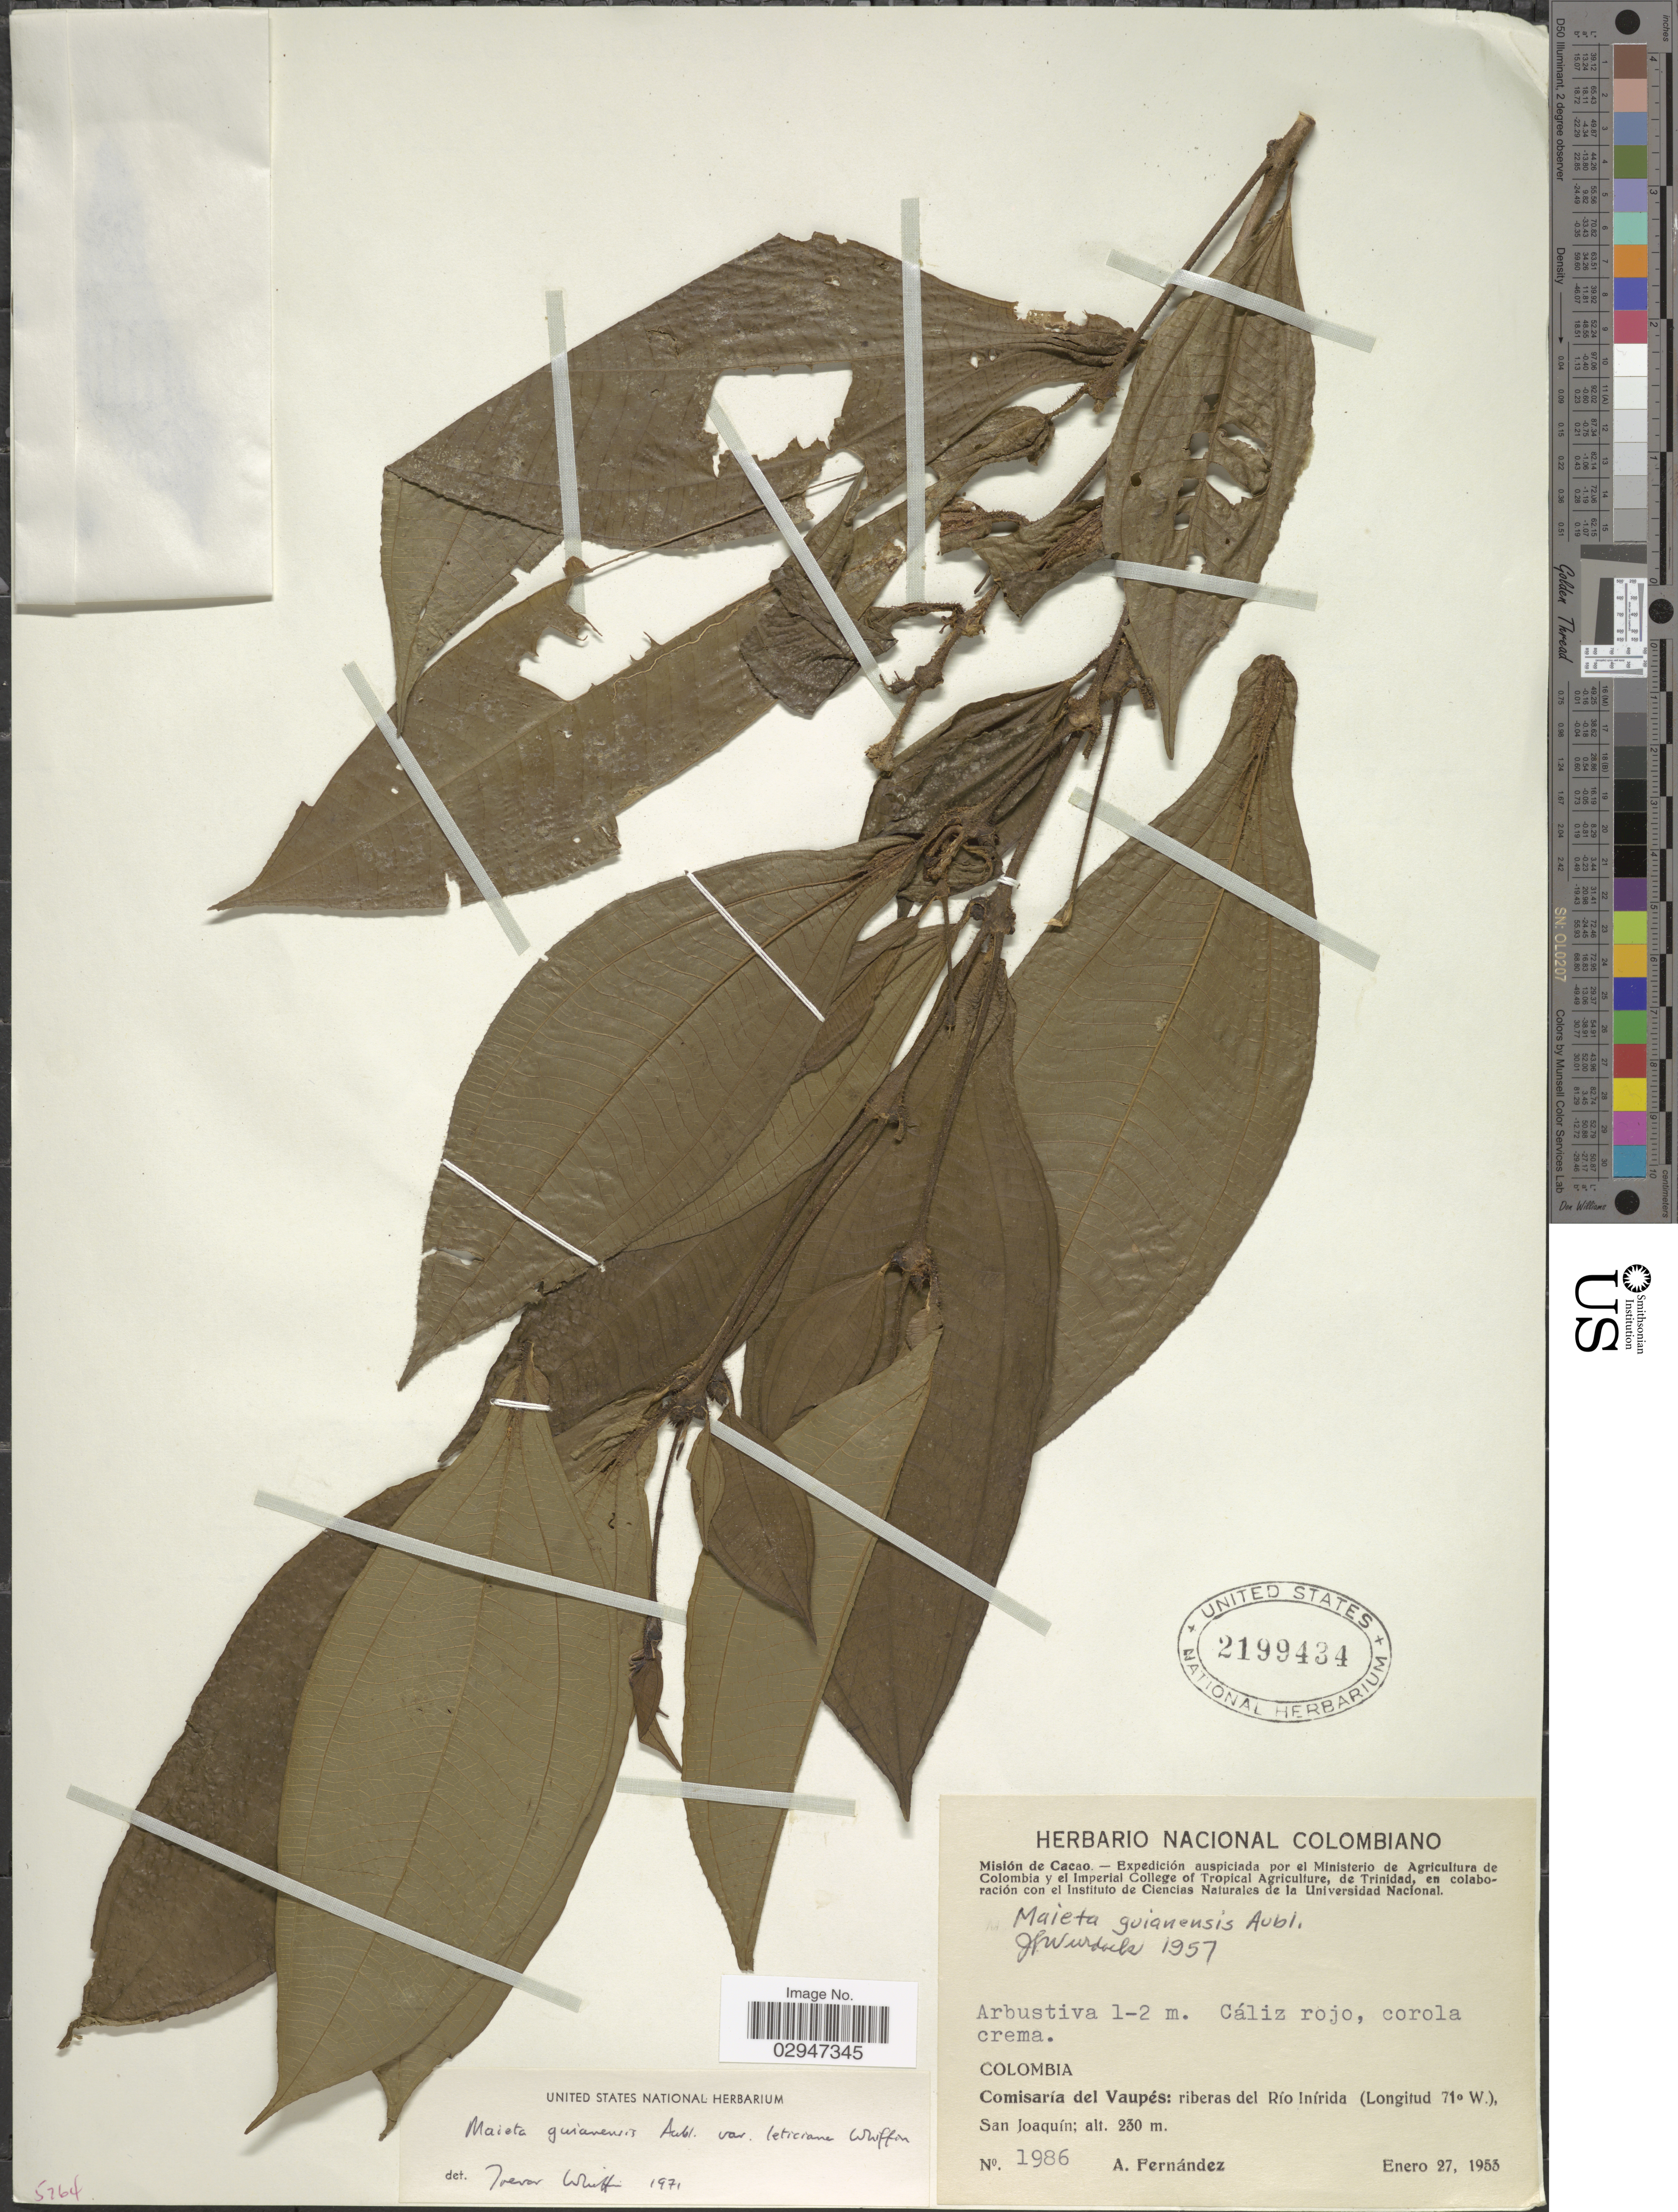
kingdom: Plantae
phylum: Tracheophyta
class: Magnoliopsida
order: Myrtales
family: Melastomataceae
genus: Maieta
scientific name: Maieta guianensis var. leticiana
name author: Whiffin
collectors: A. Fernández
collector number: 1986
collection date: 1953-01-27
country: Colombia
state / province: Vaupés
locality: Comisaría del Vaupés: riberas del Río Inírida, San Joaquín.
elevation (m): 230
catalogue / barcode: US 2199434